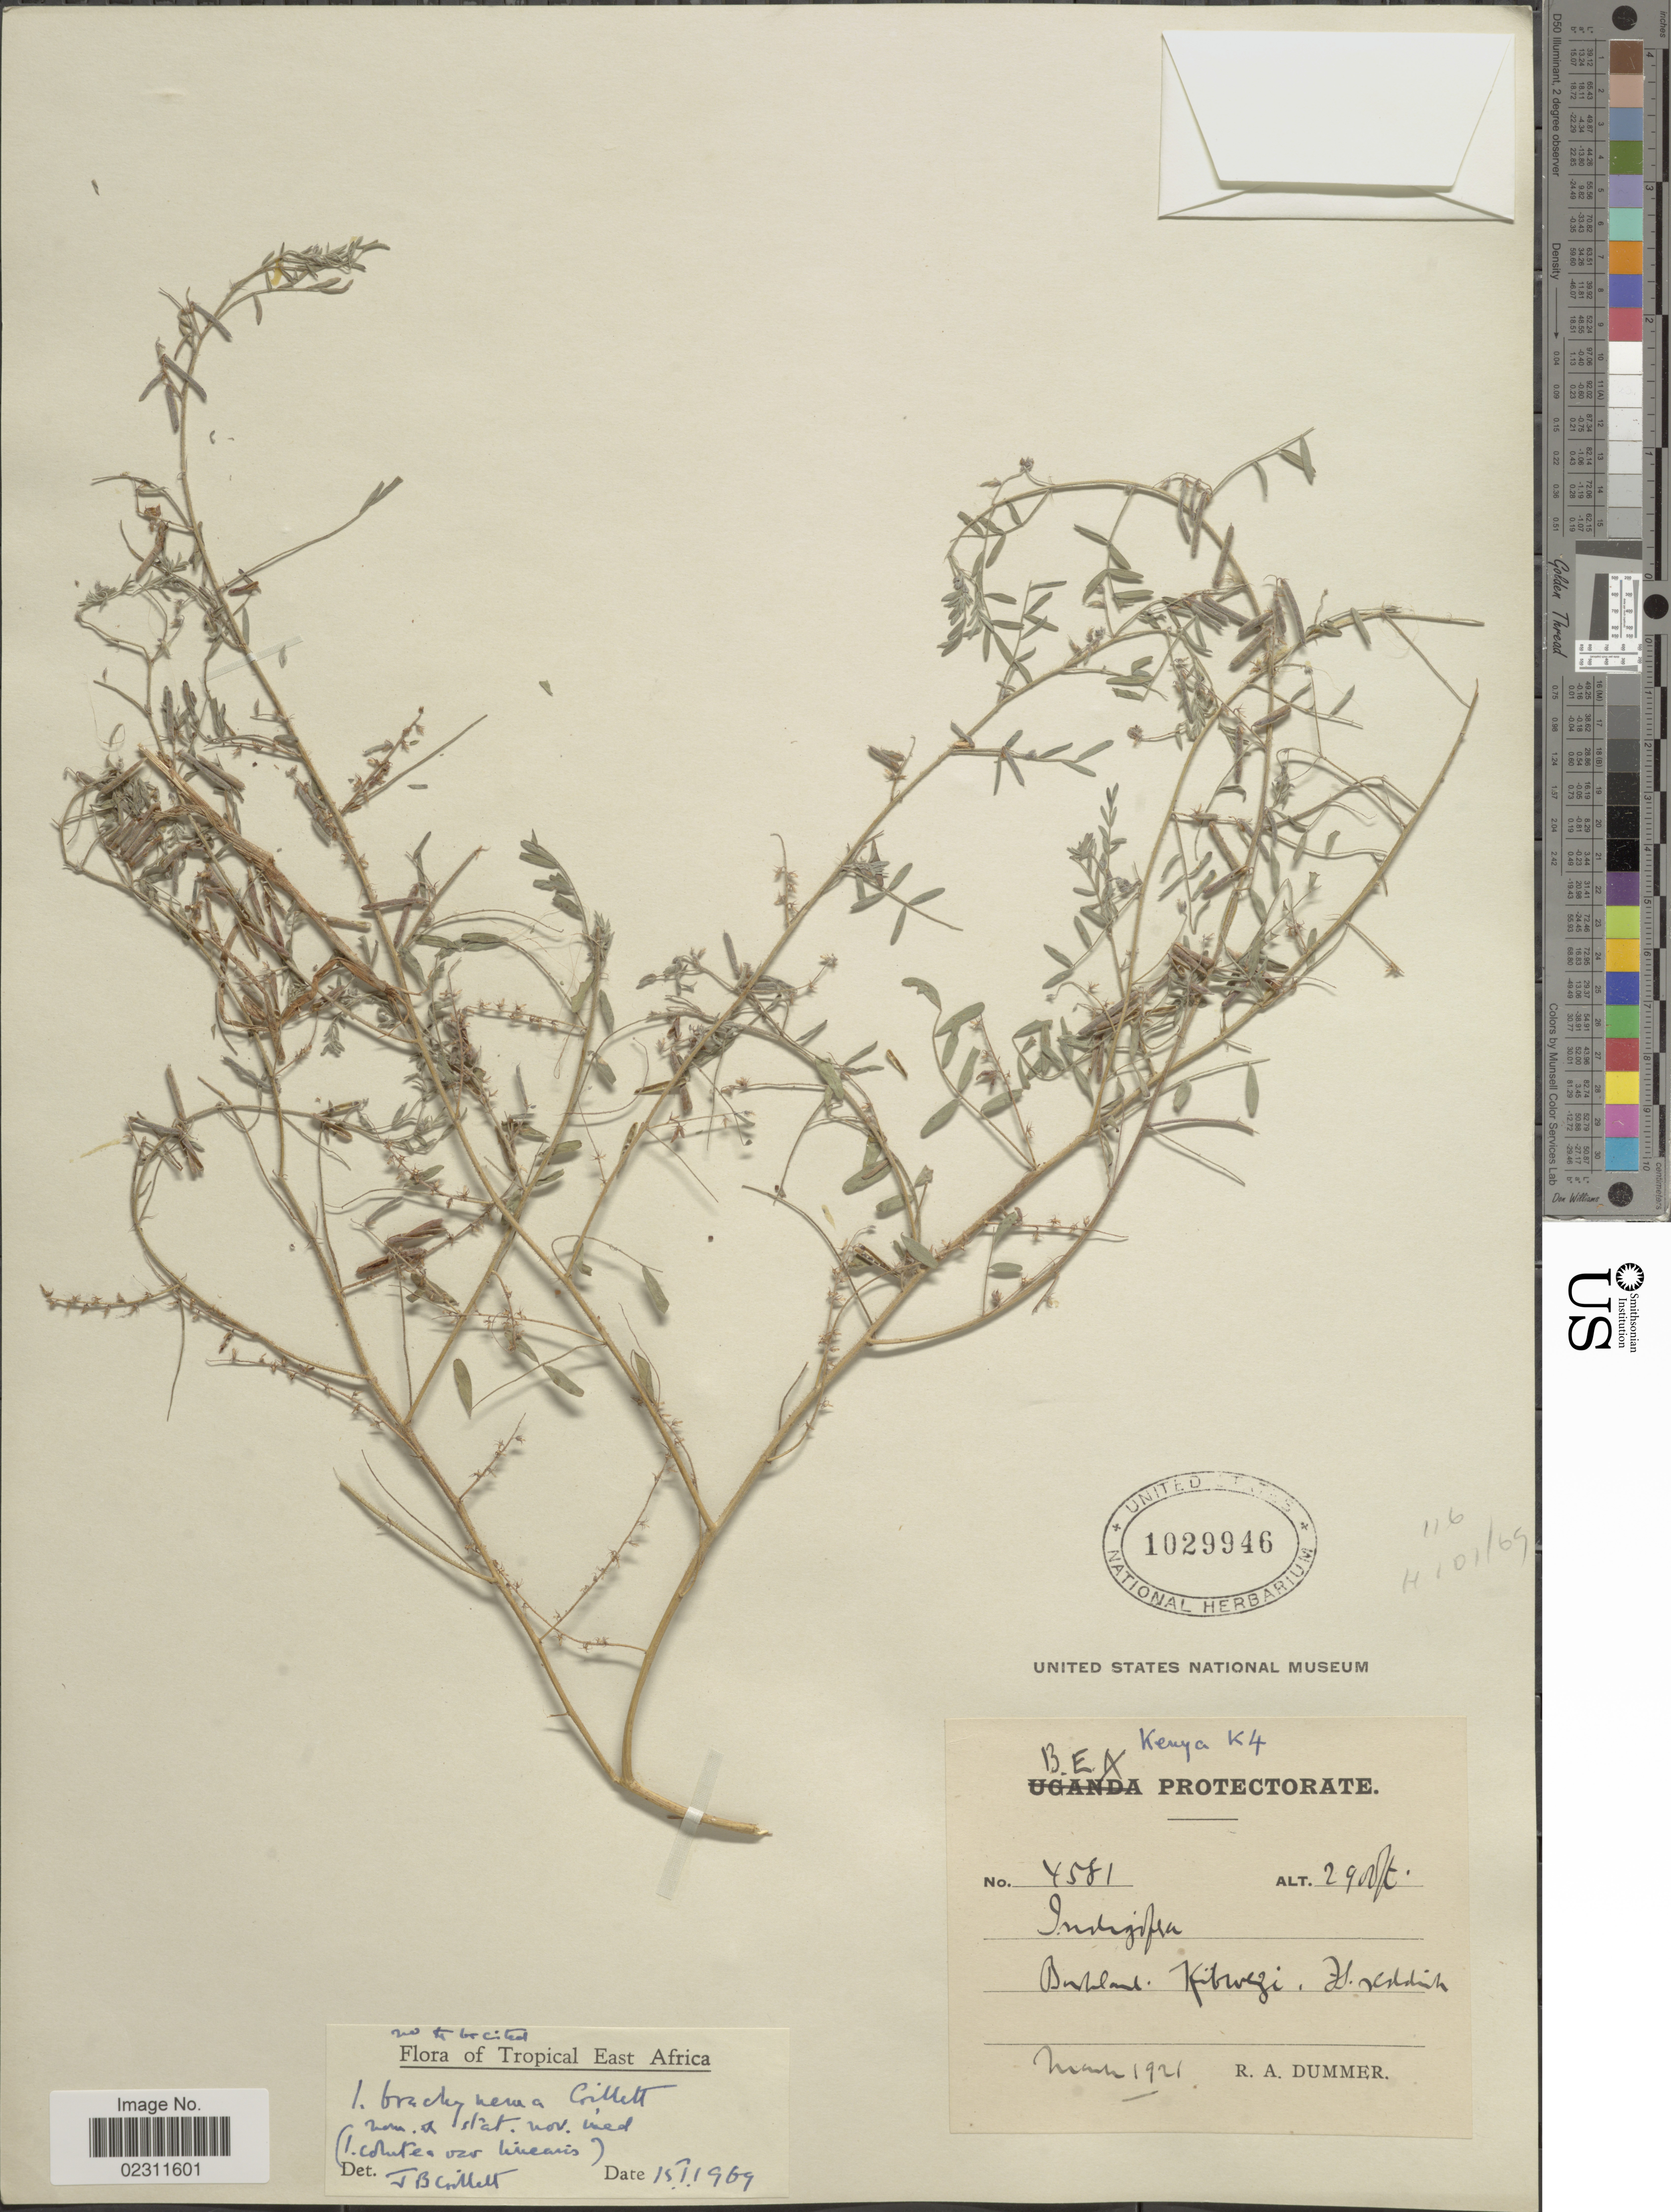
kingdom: Plantae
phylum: Tracheophyta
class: Magnoliopsida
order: Fabales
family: Fabaceae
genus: Indigofera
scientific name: Indigofera brachynema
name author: J.B. Gillett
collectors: R. Dümmer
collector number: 4581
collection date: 1921-03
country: Kenya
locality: Kenya K4, Kibwezi [interpreted], Tropical East Africa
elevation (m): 884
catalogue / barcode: US 1029946